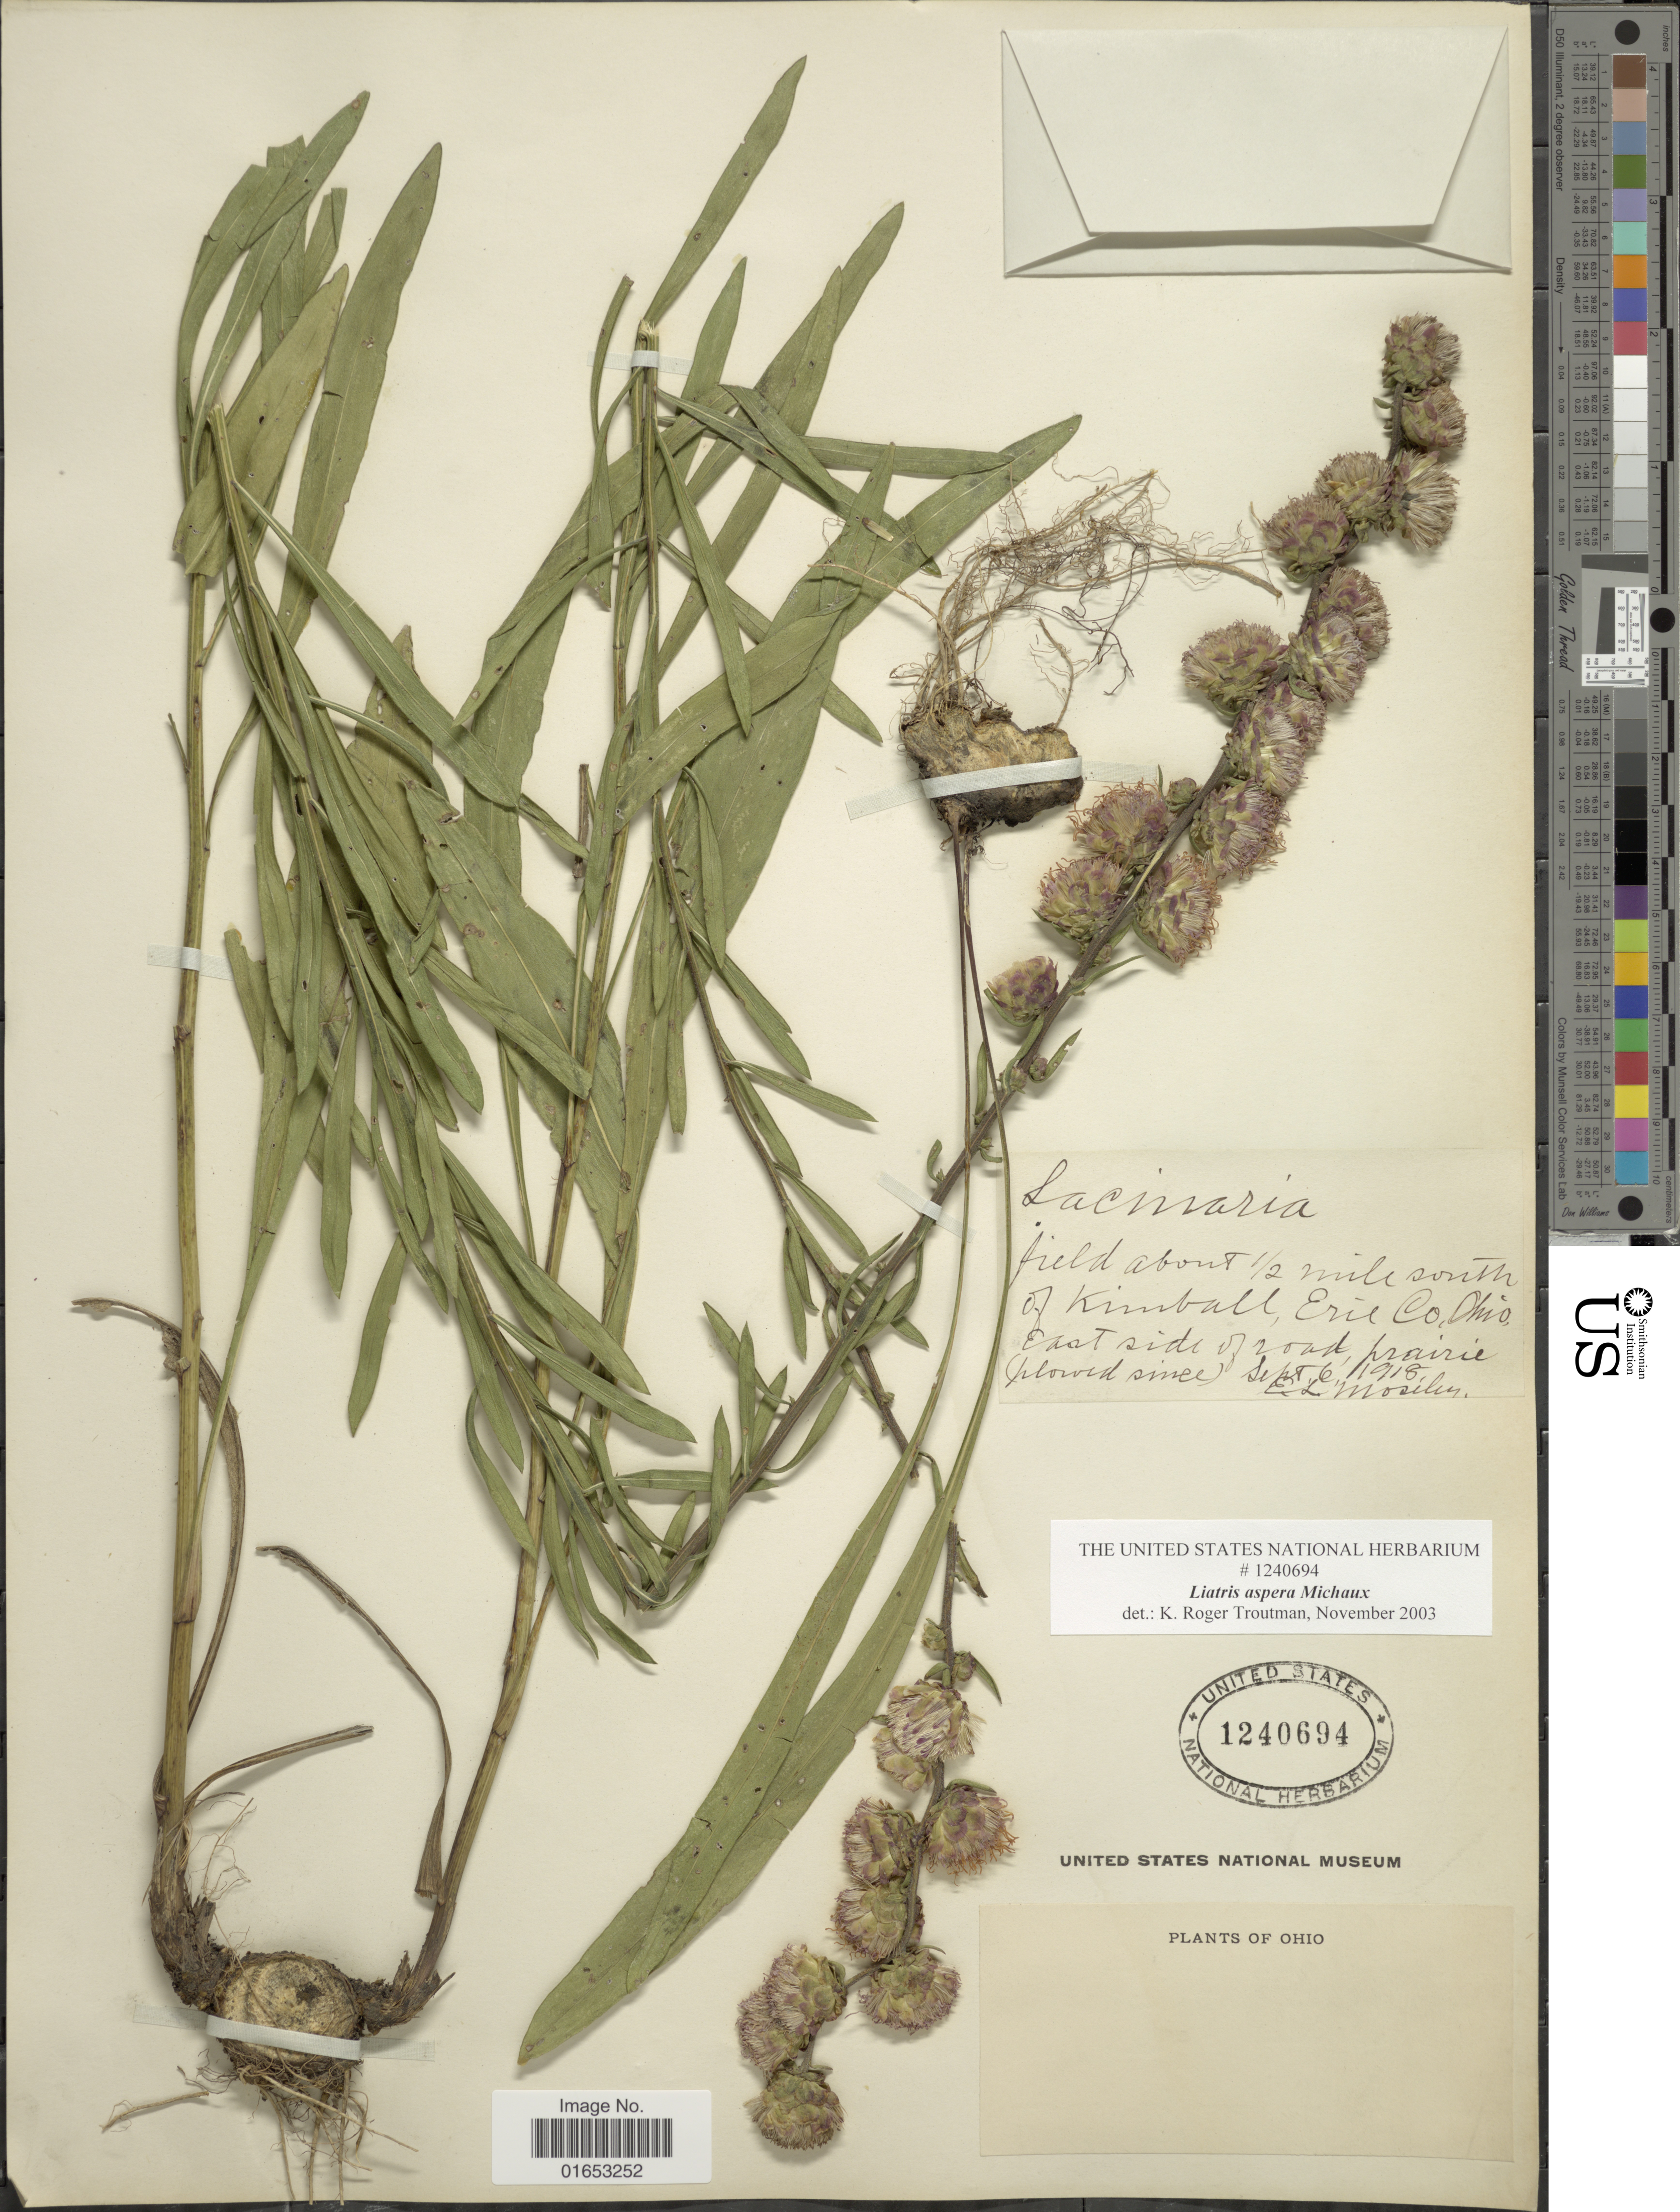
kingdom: Plantae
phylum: Tracheophyta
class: Magnoliopsida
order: Asterales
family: Asteraceae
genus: Liatris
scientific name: Liatris aspera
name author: Michx.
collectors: E. Moseley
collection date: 1918-09-06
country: United States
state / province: Ohio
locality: Field about ½ mile south of Kimball, Erie Co., east side of road prairie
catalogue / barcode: US 1240694